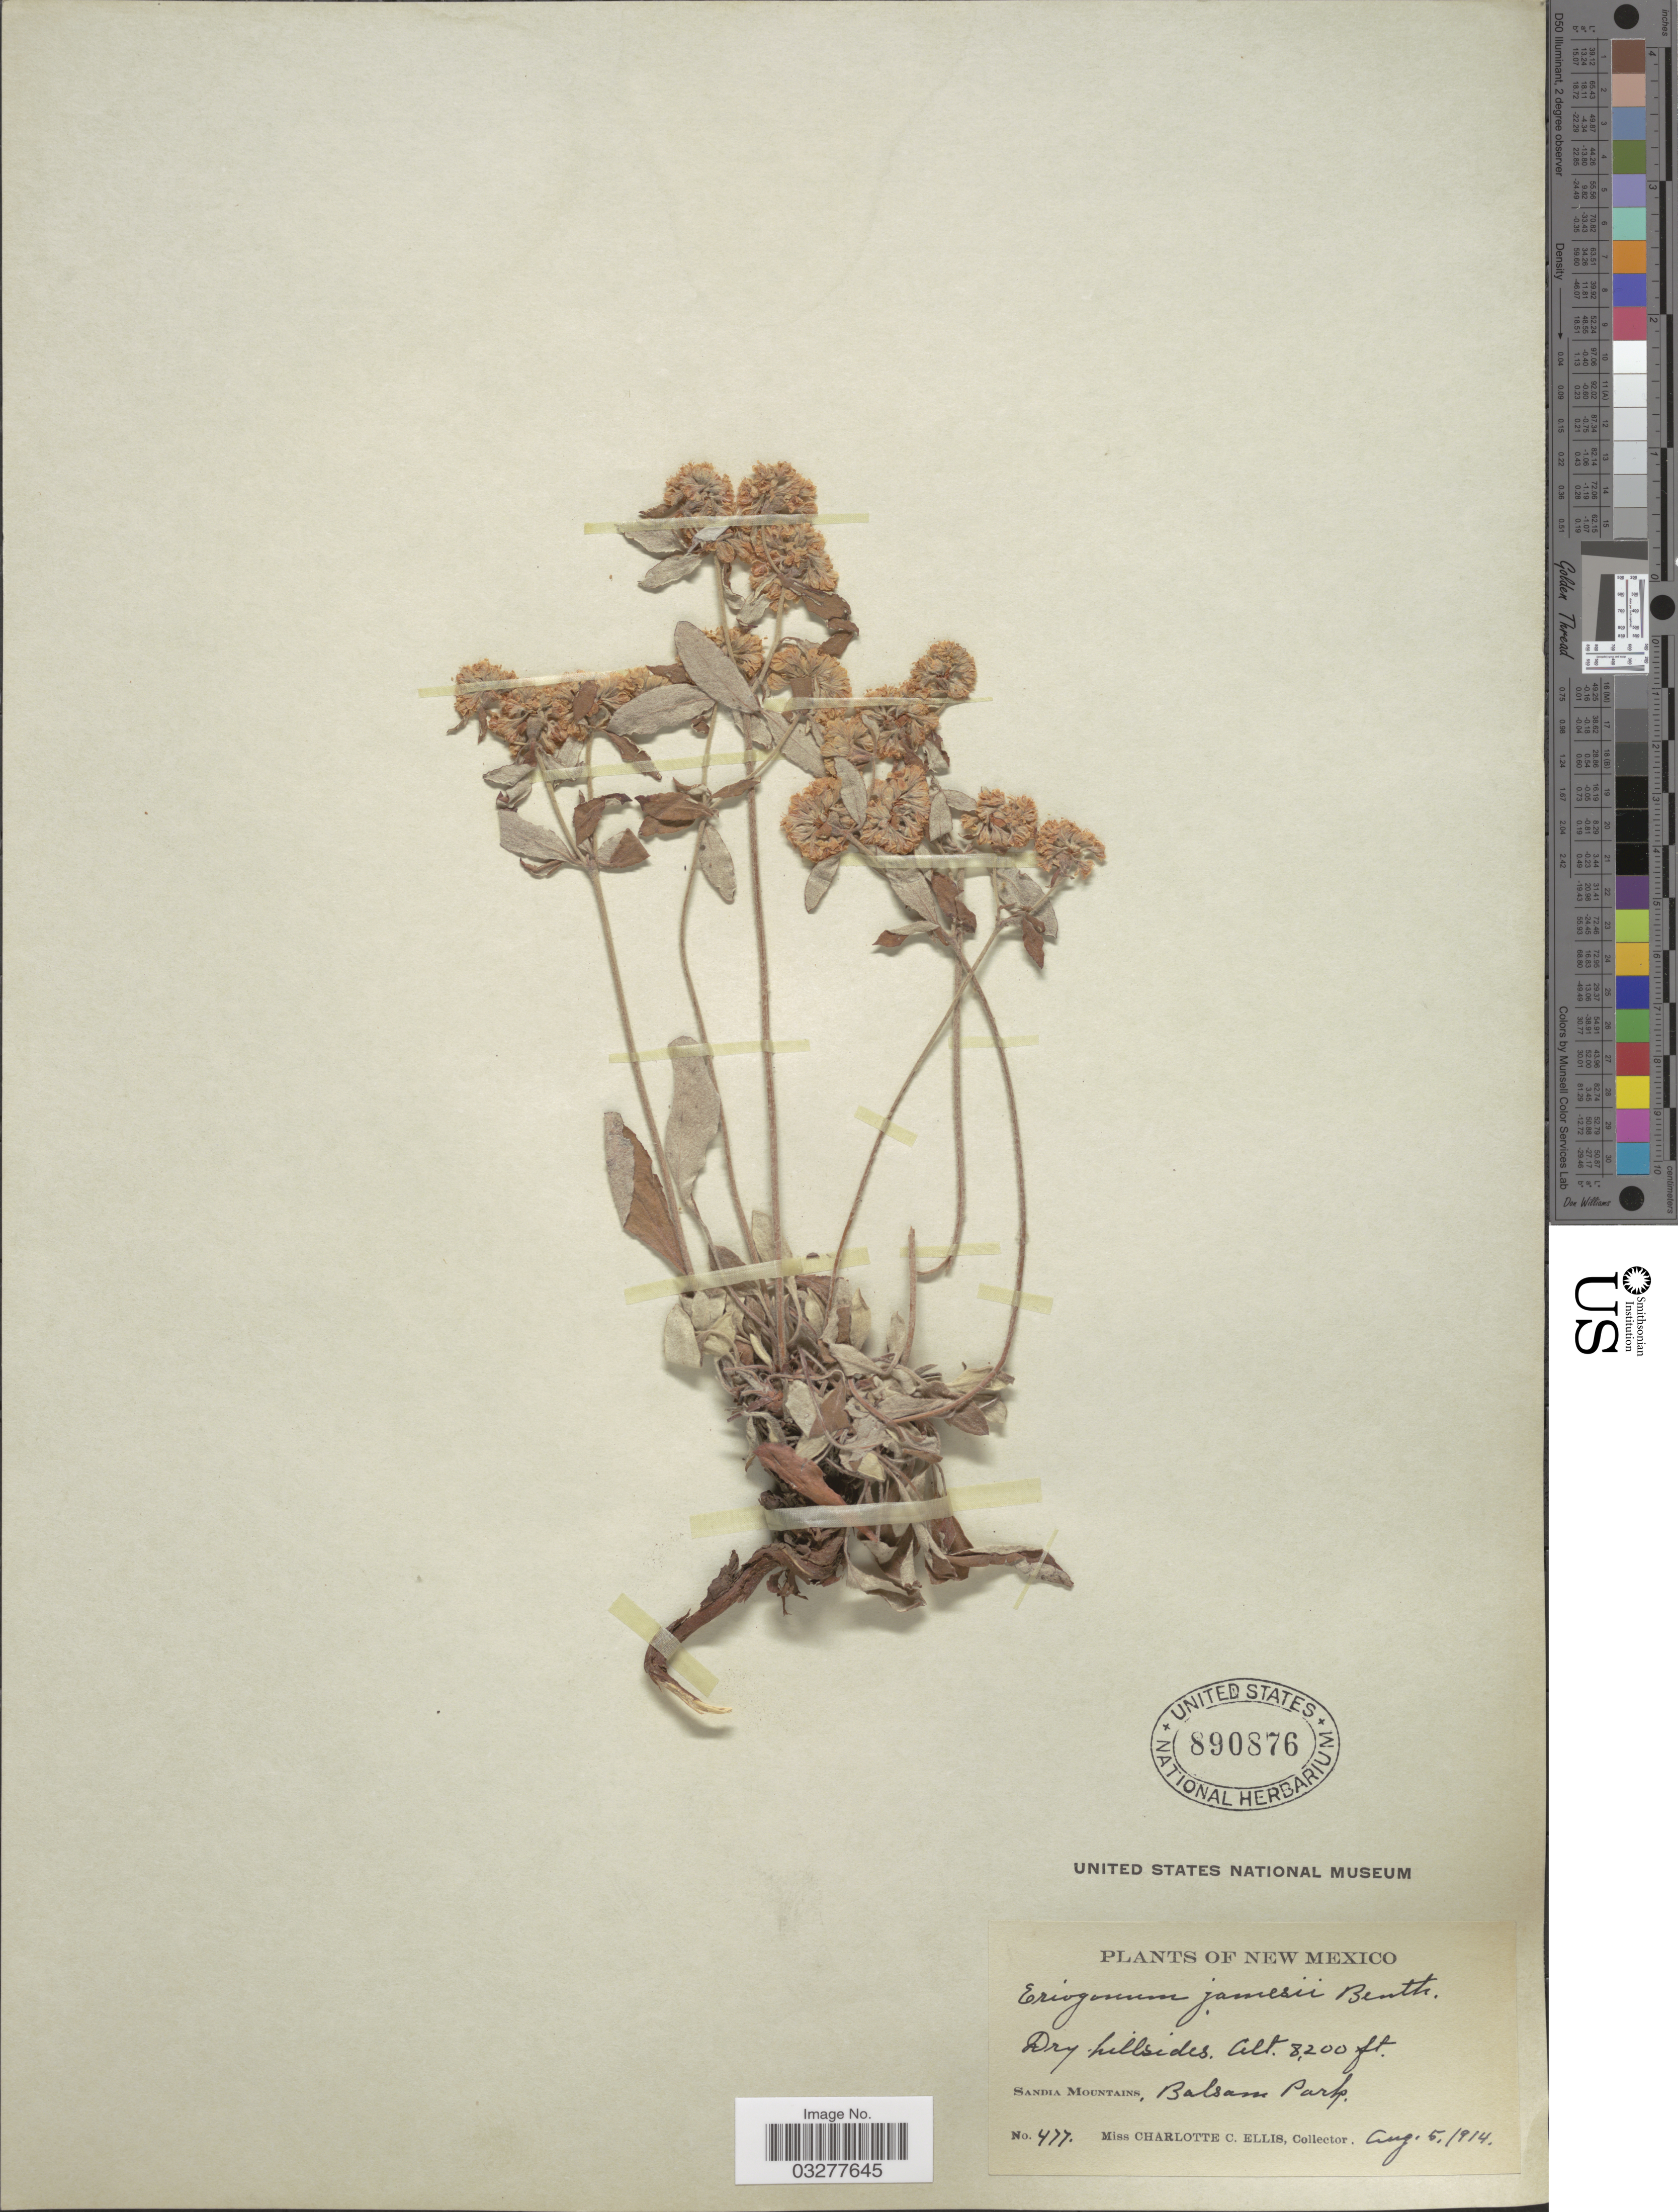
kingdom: Plantae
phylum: Tracheophyta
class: Magnoliopsida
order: Caryophyllales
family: Polygonaceae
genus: Eriogonum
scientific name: Eriogonum jamesii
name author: Benth.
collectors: C. C. Ellis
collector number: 477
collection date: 1914-08-05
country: United States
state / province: New Mexico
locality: Sandia Mountains, Balsam Park.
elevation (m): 2499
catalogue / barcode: US 890876